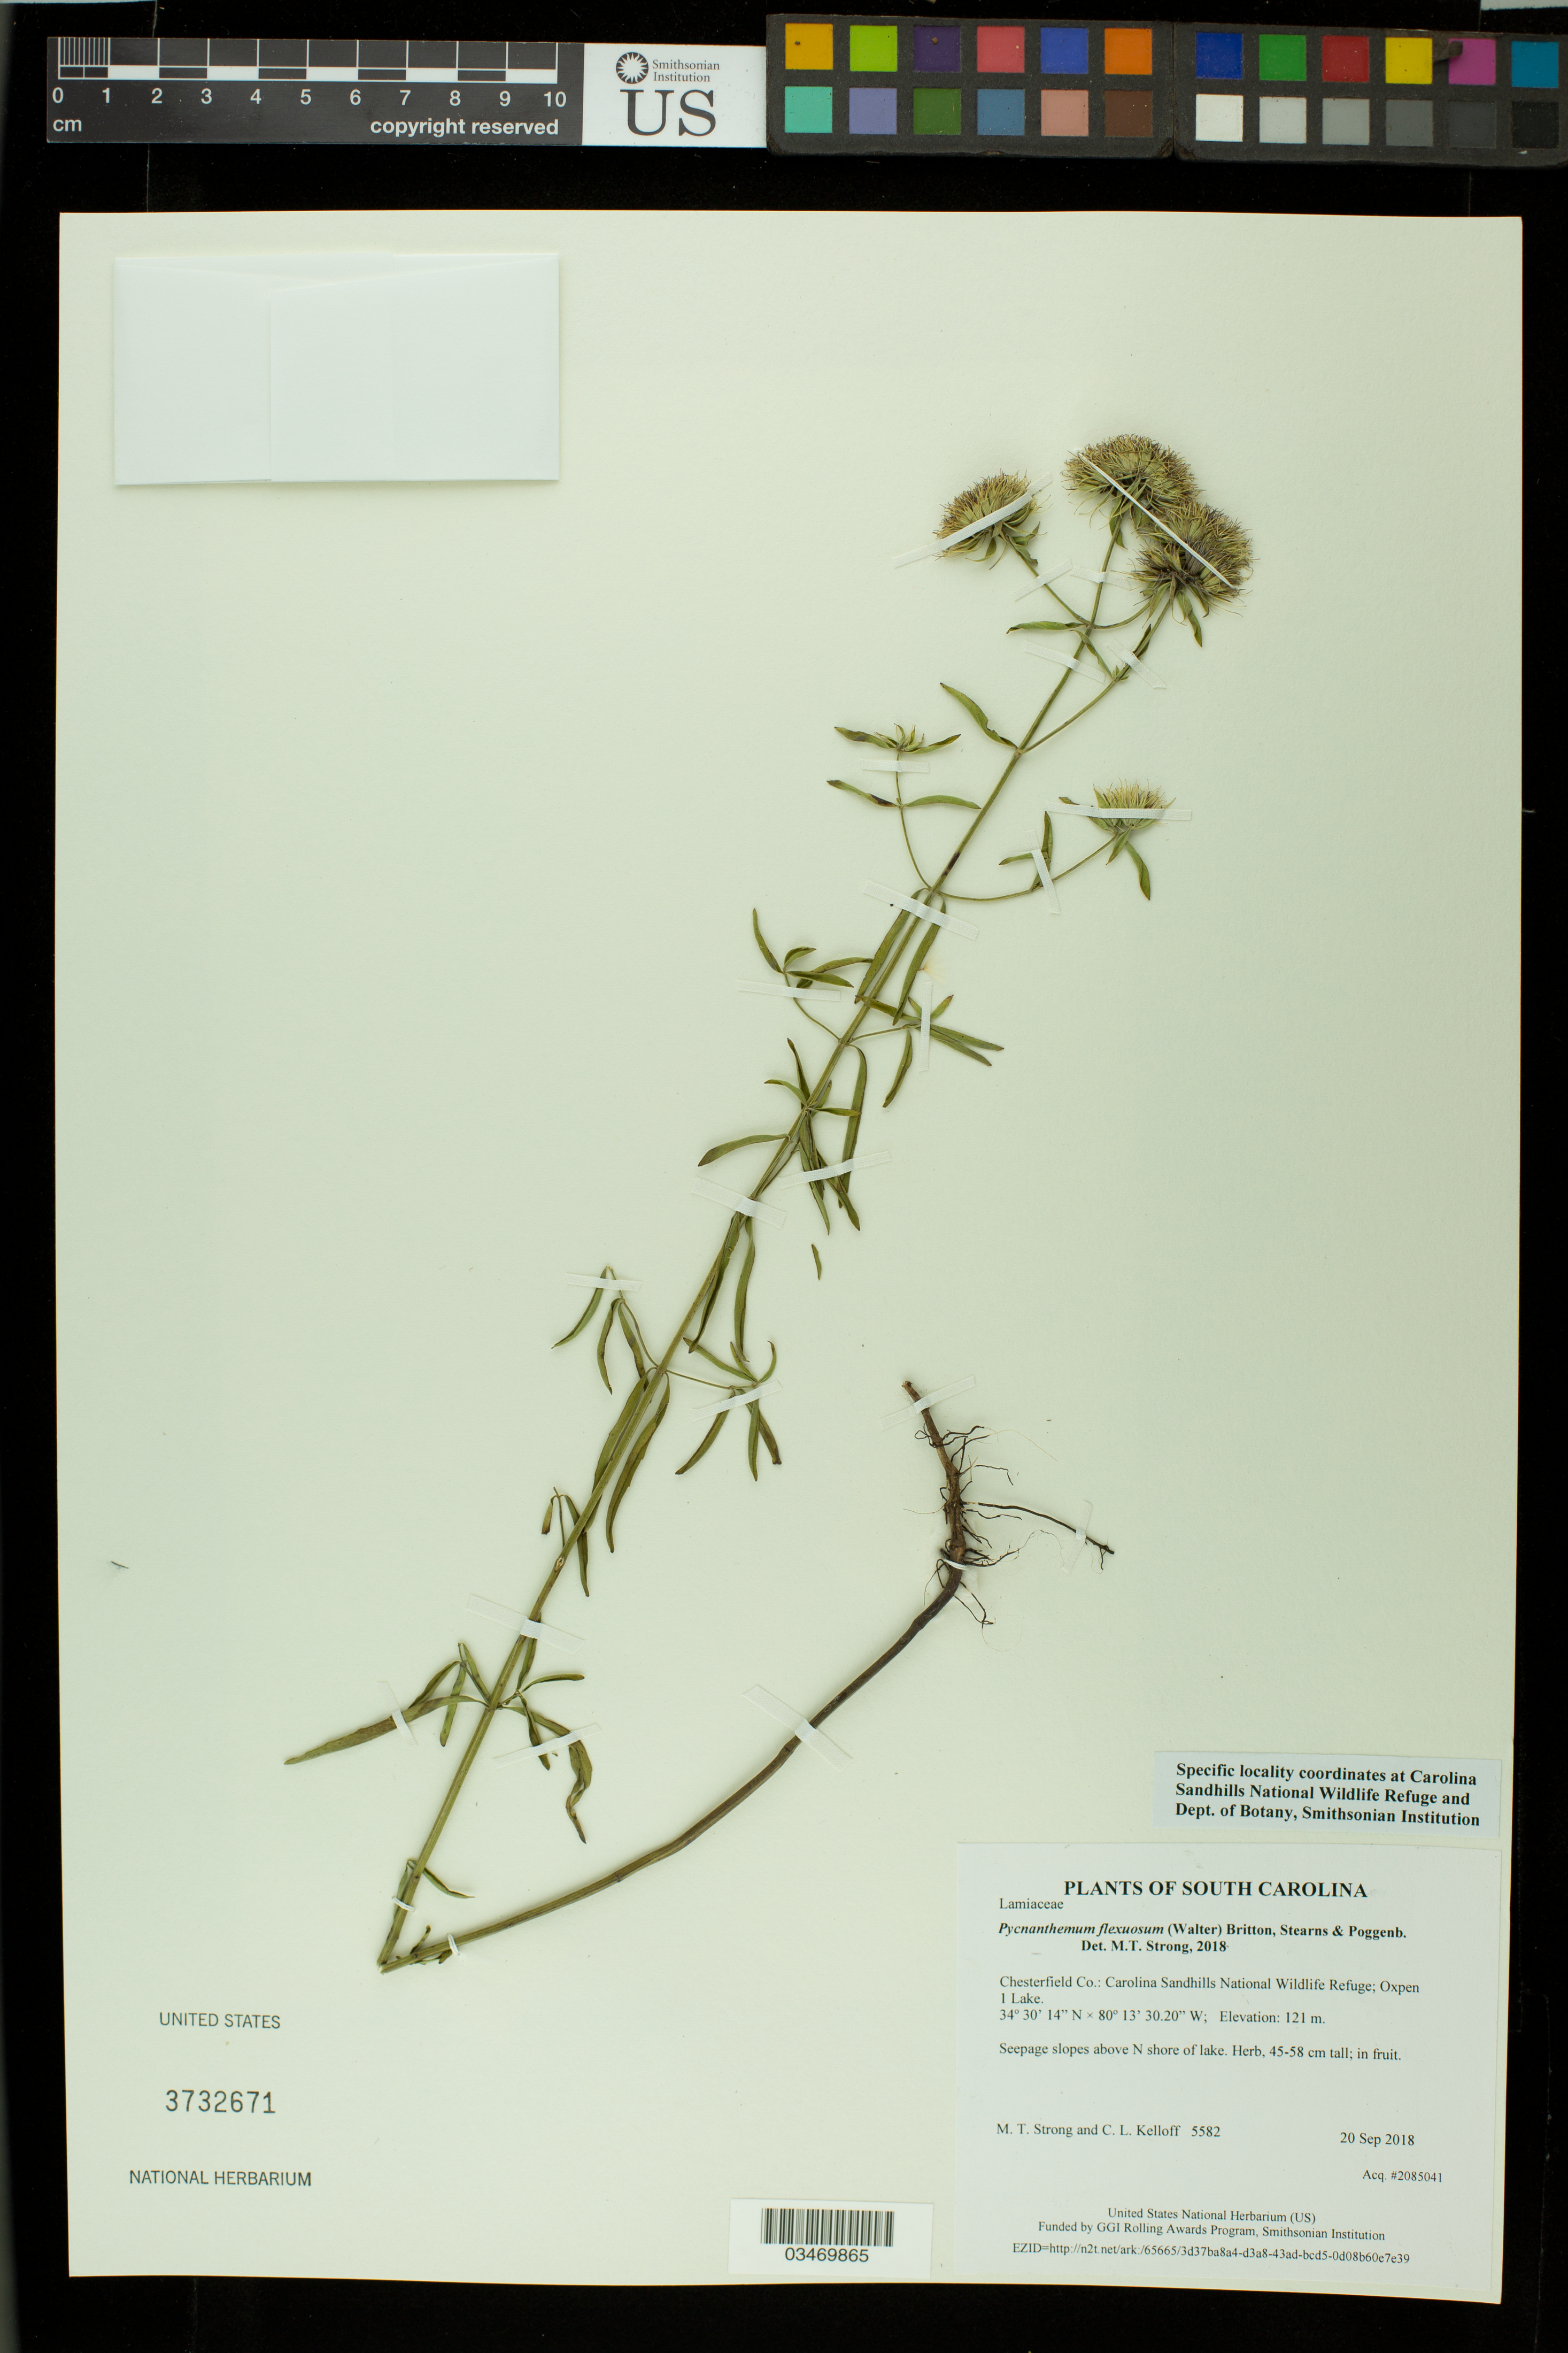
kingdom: Plantae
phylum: Tracheophyta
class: Magnoliopsida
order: Lamiales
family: Lamiaceae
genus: Pycnanthemum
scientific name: Pycnanthemum flexuosum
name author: (Walter) Britton, Stearns & Poggenb.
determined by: Strong, M. T., (US), Smithsonian Institution - National Museum of Natural History (UNITED STATES)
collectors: M. T. Strong & C. L. Kelloff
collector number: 5582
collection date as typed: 20 Sep 2018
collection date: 2018-09-20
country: United States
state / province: South Carolina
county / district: Chesterfield Co.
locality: Carolina Sandhills National Wildlife Refuge; Oxpen 1 seepage slopes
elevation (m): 121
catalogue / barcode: US 3732671